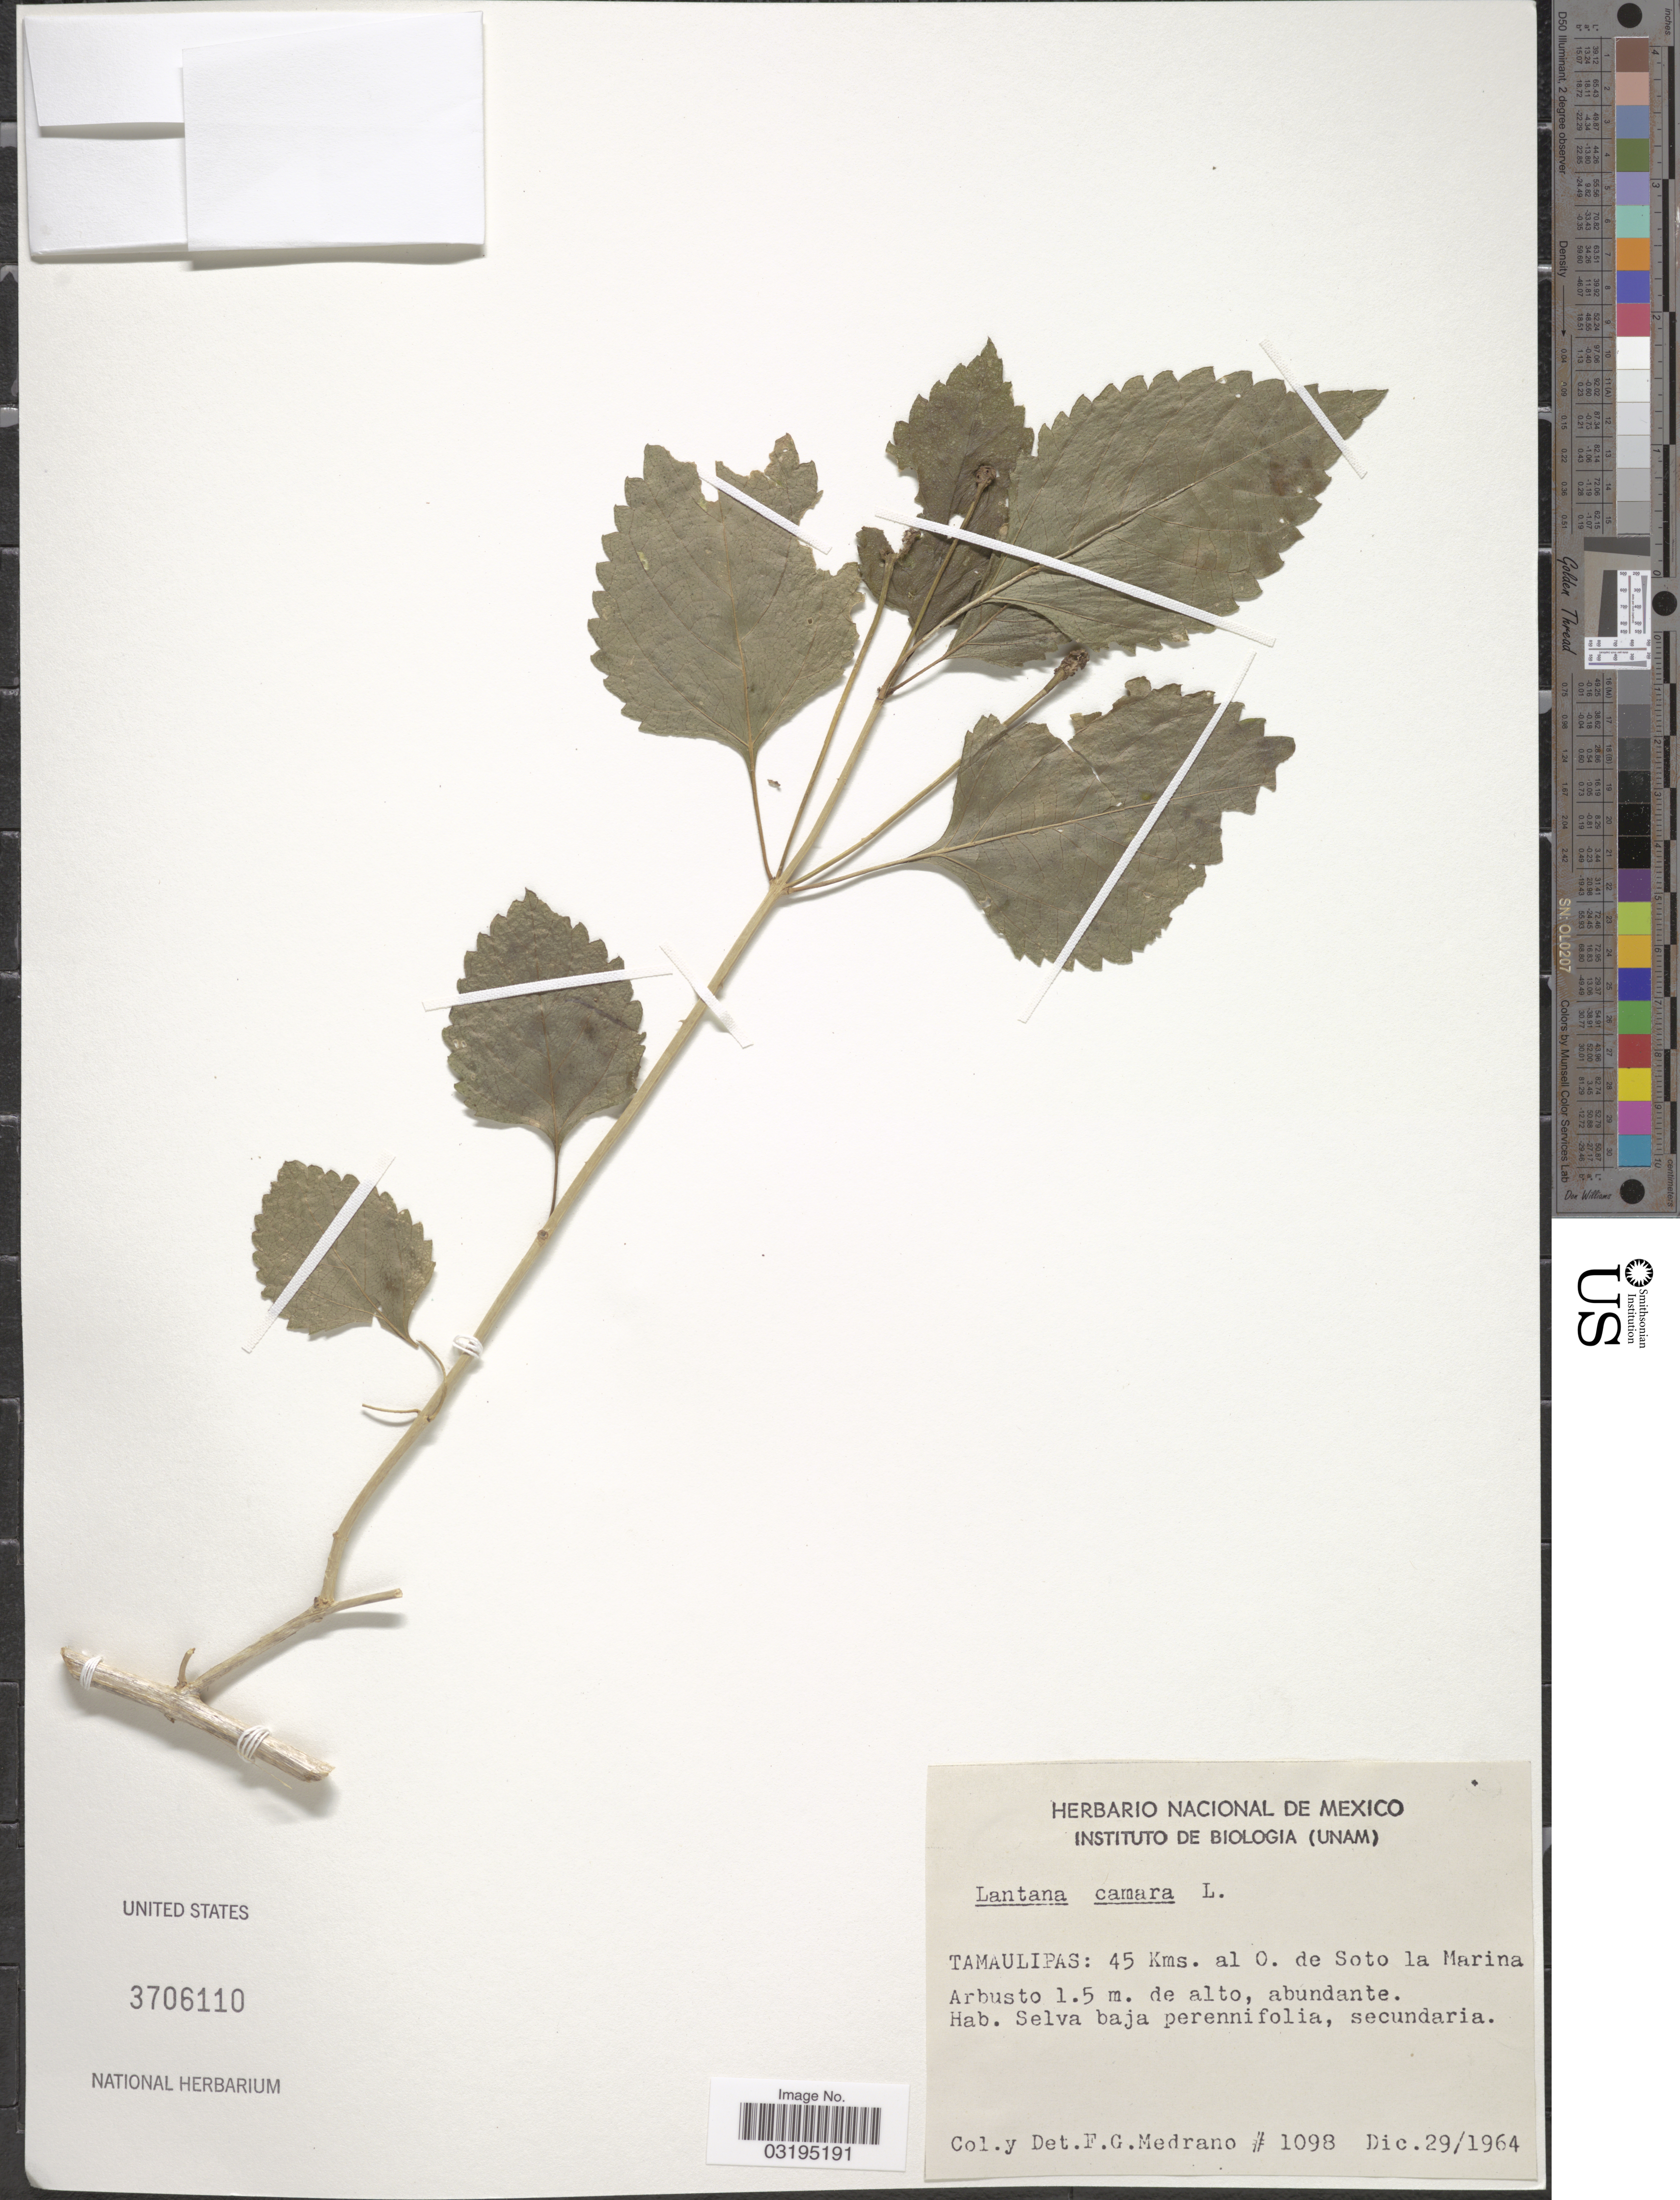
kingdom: Plantae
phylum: Tracheophyta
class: Magnoliopsida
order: Lamiales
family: Verbenaceae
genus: Lantana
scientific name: Lantana camara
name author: L.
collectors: F. Medrano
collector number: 1098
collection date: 1964-12-29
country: Mexico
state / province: Tamaulipas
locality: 45 Kms. al 0. de Soto la Marina.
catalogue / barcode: US 3706110